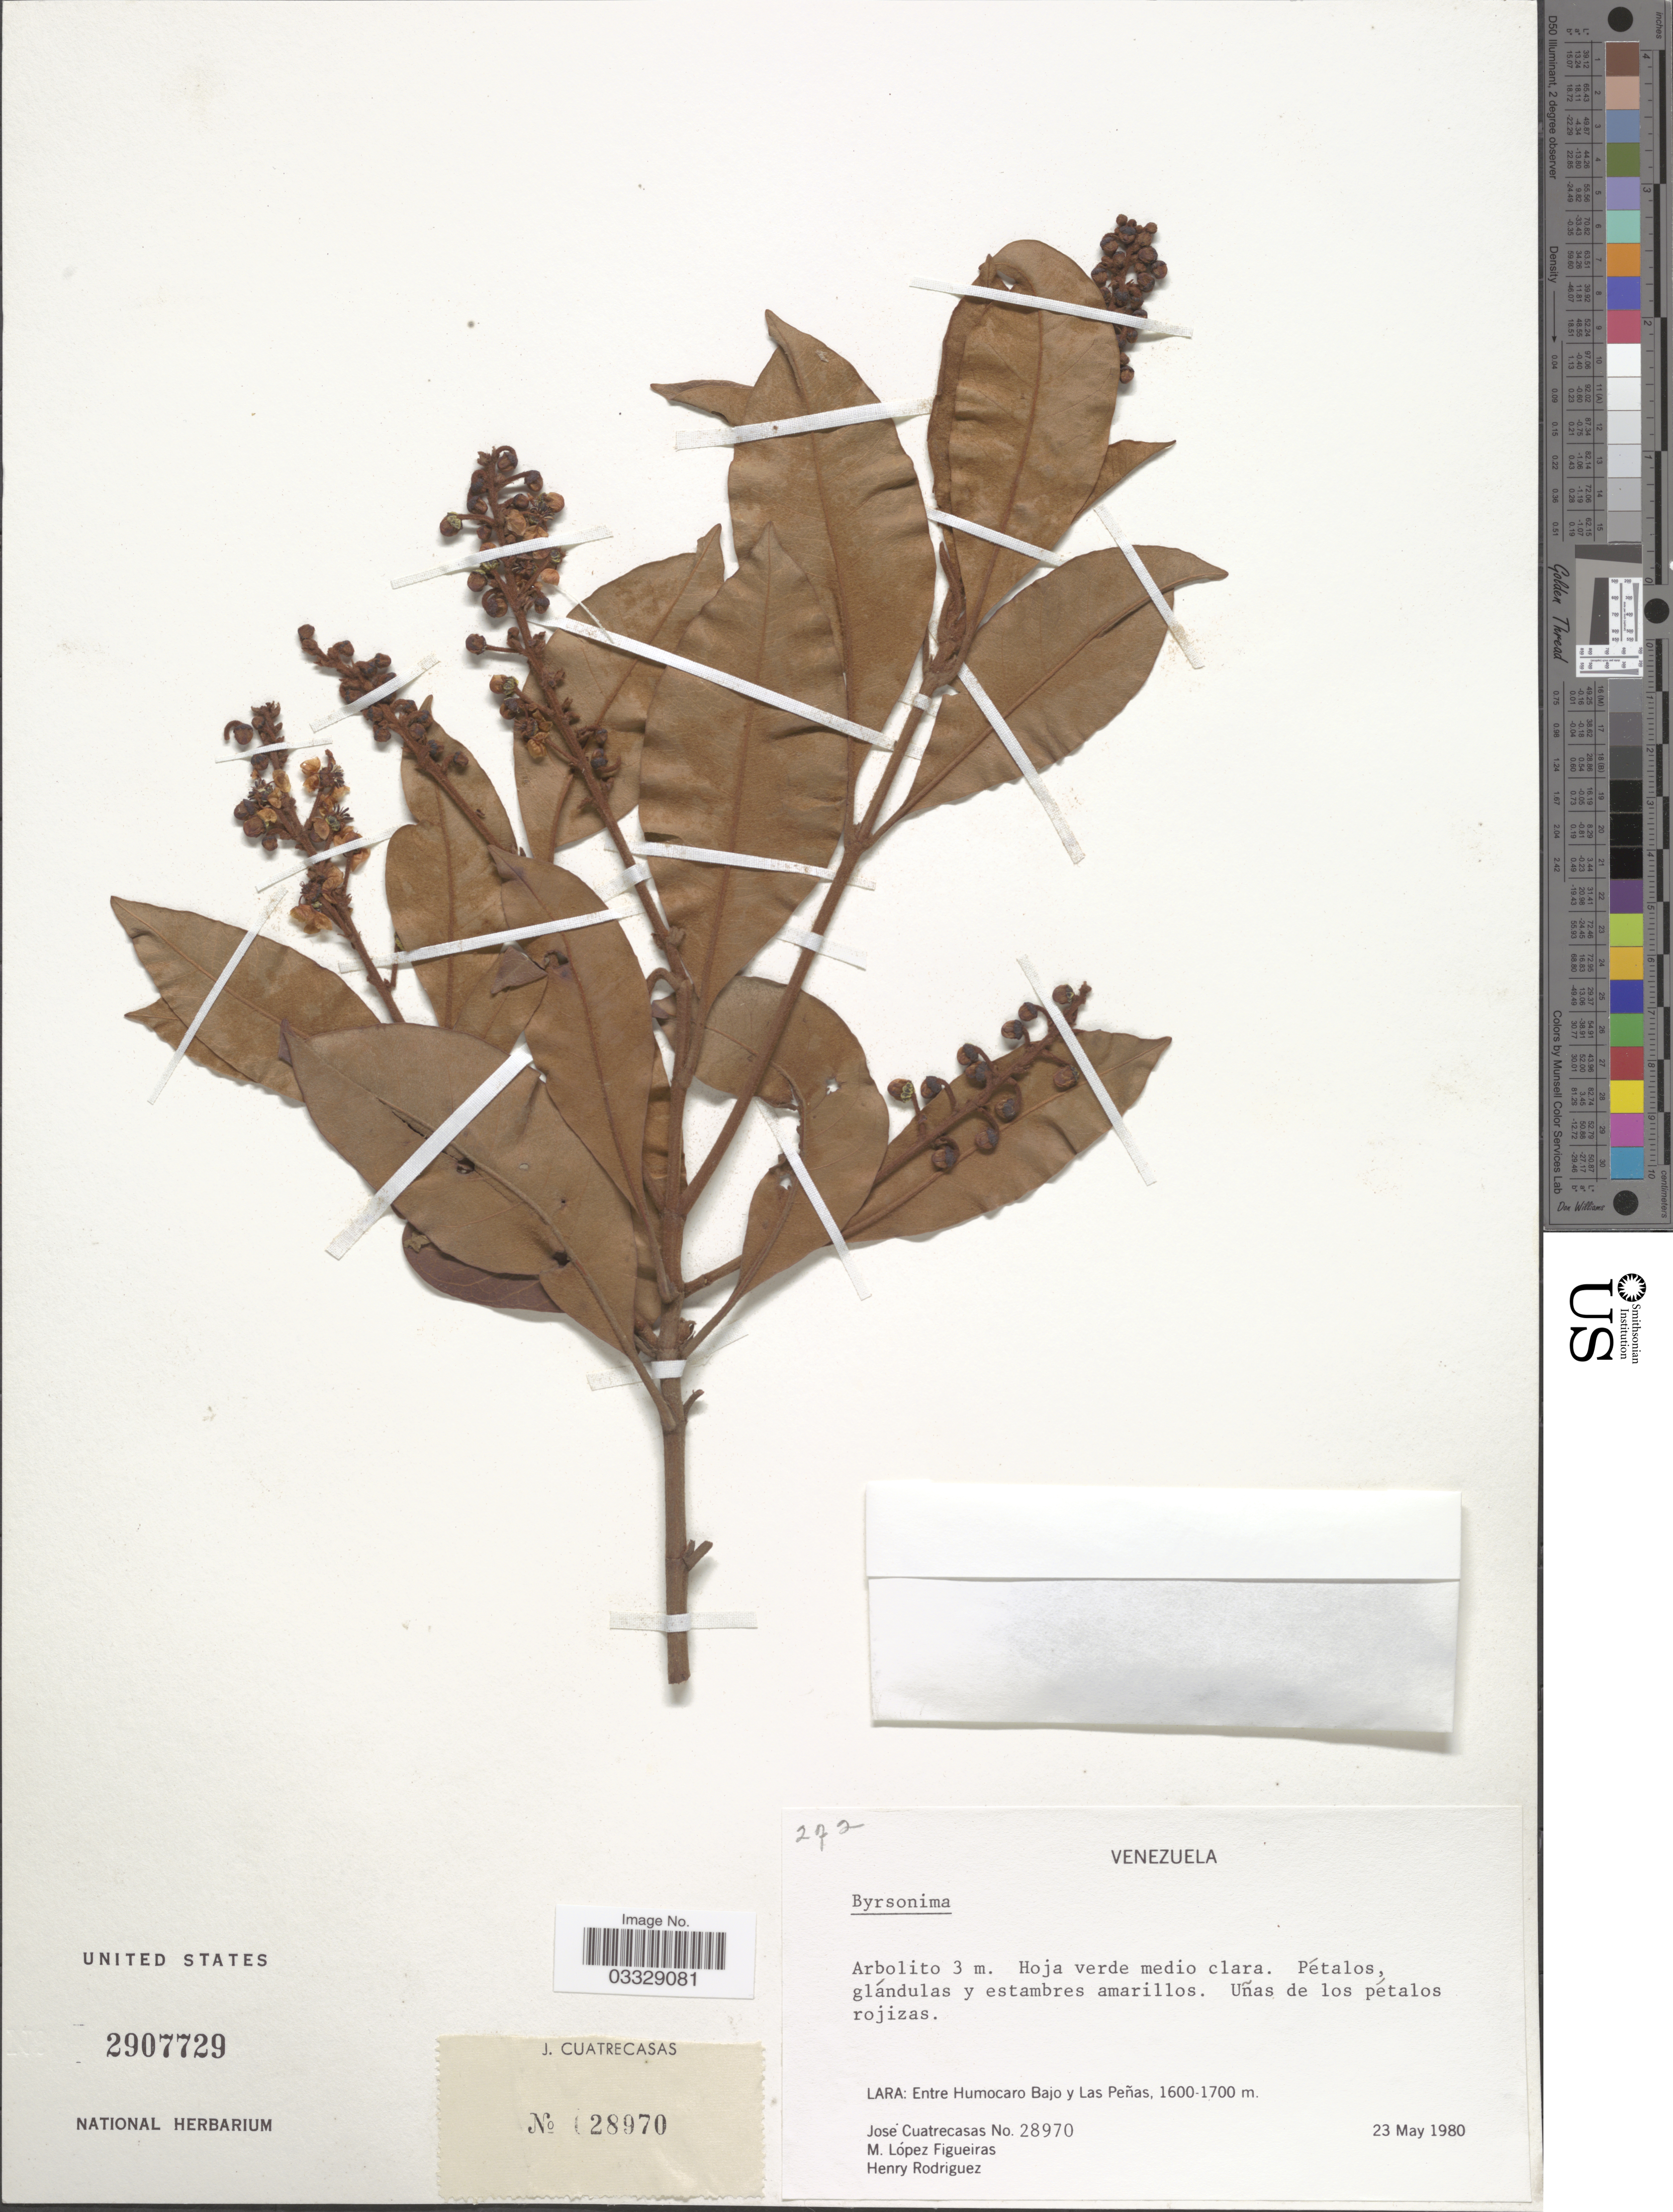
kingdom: Plantae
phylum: Tracheophyta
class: Magnoliopsida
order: Malpighiales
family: Malpighiaceae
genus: Byrsonima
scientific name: Byrsonima sp.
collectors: J. Cuatrecasas, M. López Figueiras & H. Rodriguez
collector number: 28970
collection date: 1980-05-23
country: Venezuela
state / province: Lara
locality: Entre Humocaro Bajo y Las Peñas.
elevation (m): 1600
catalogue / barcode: US 2907729